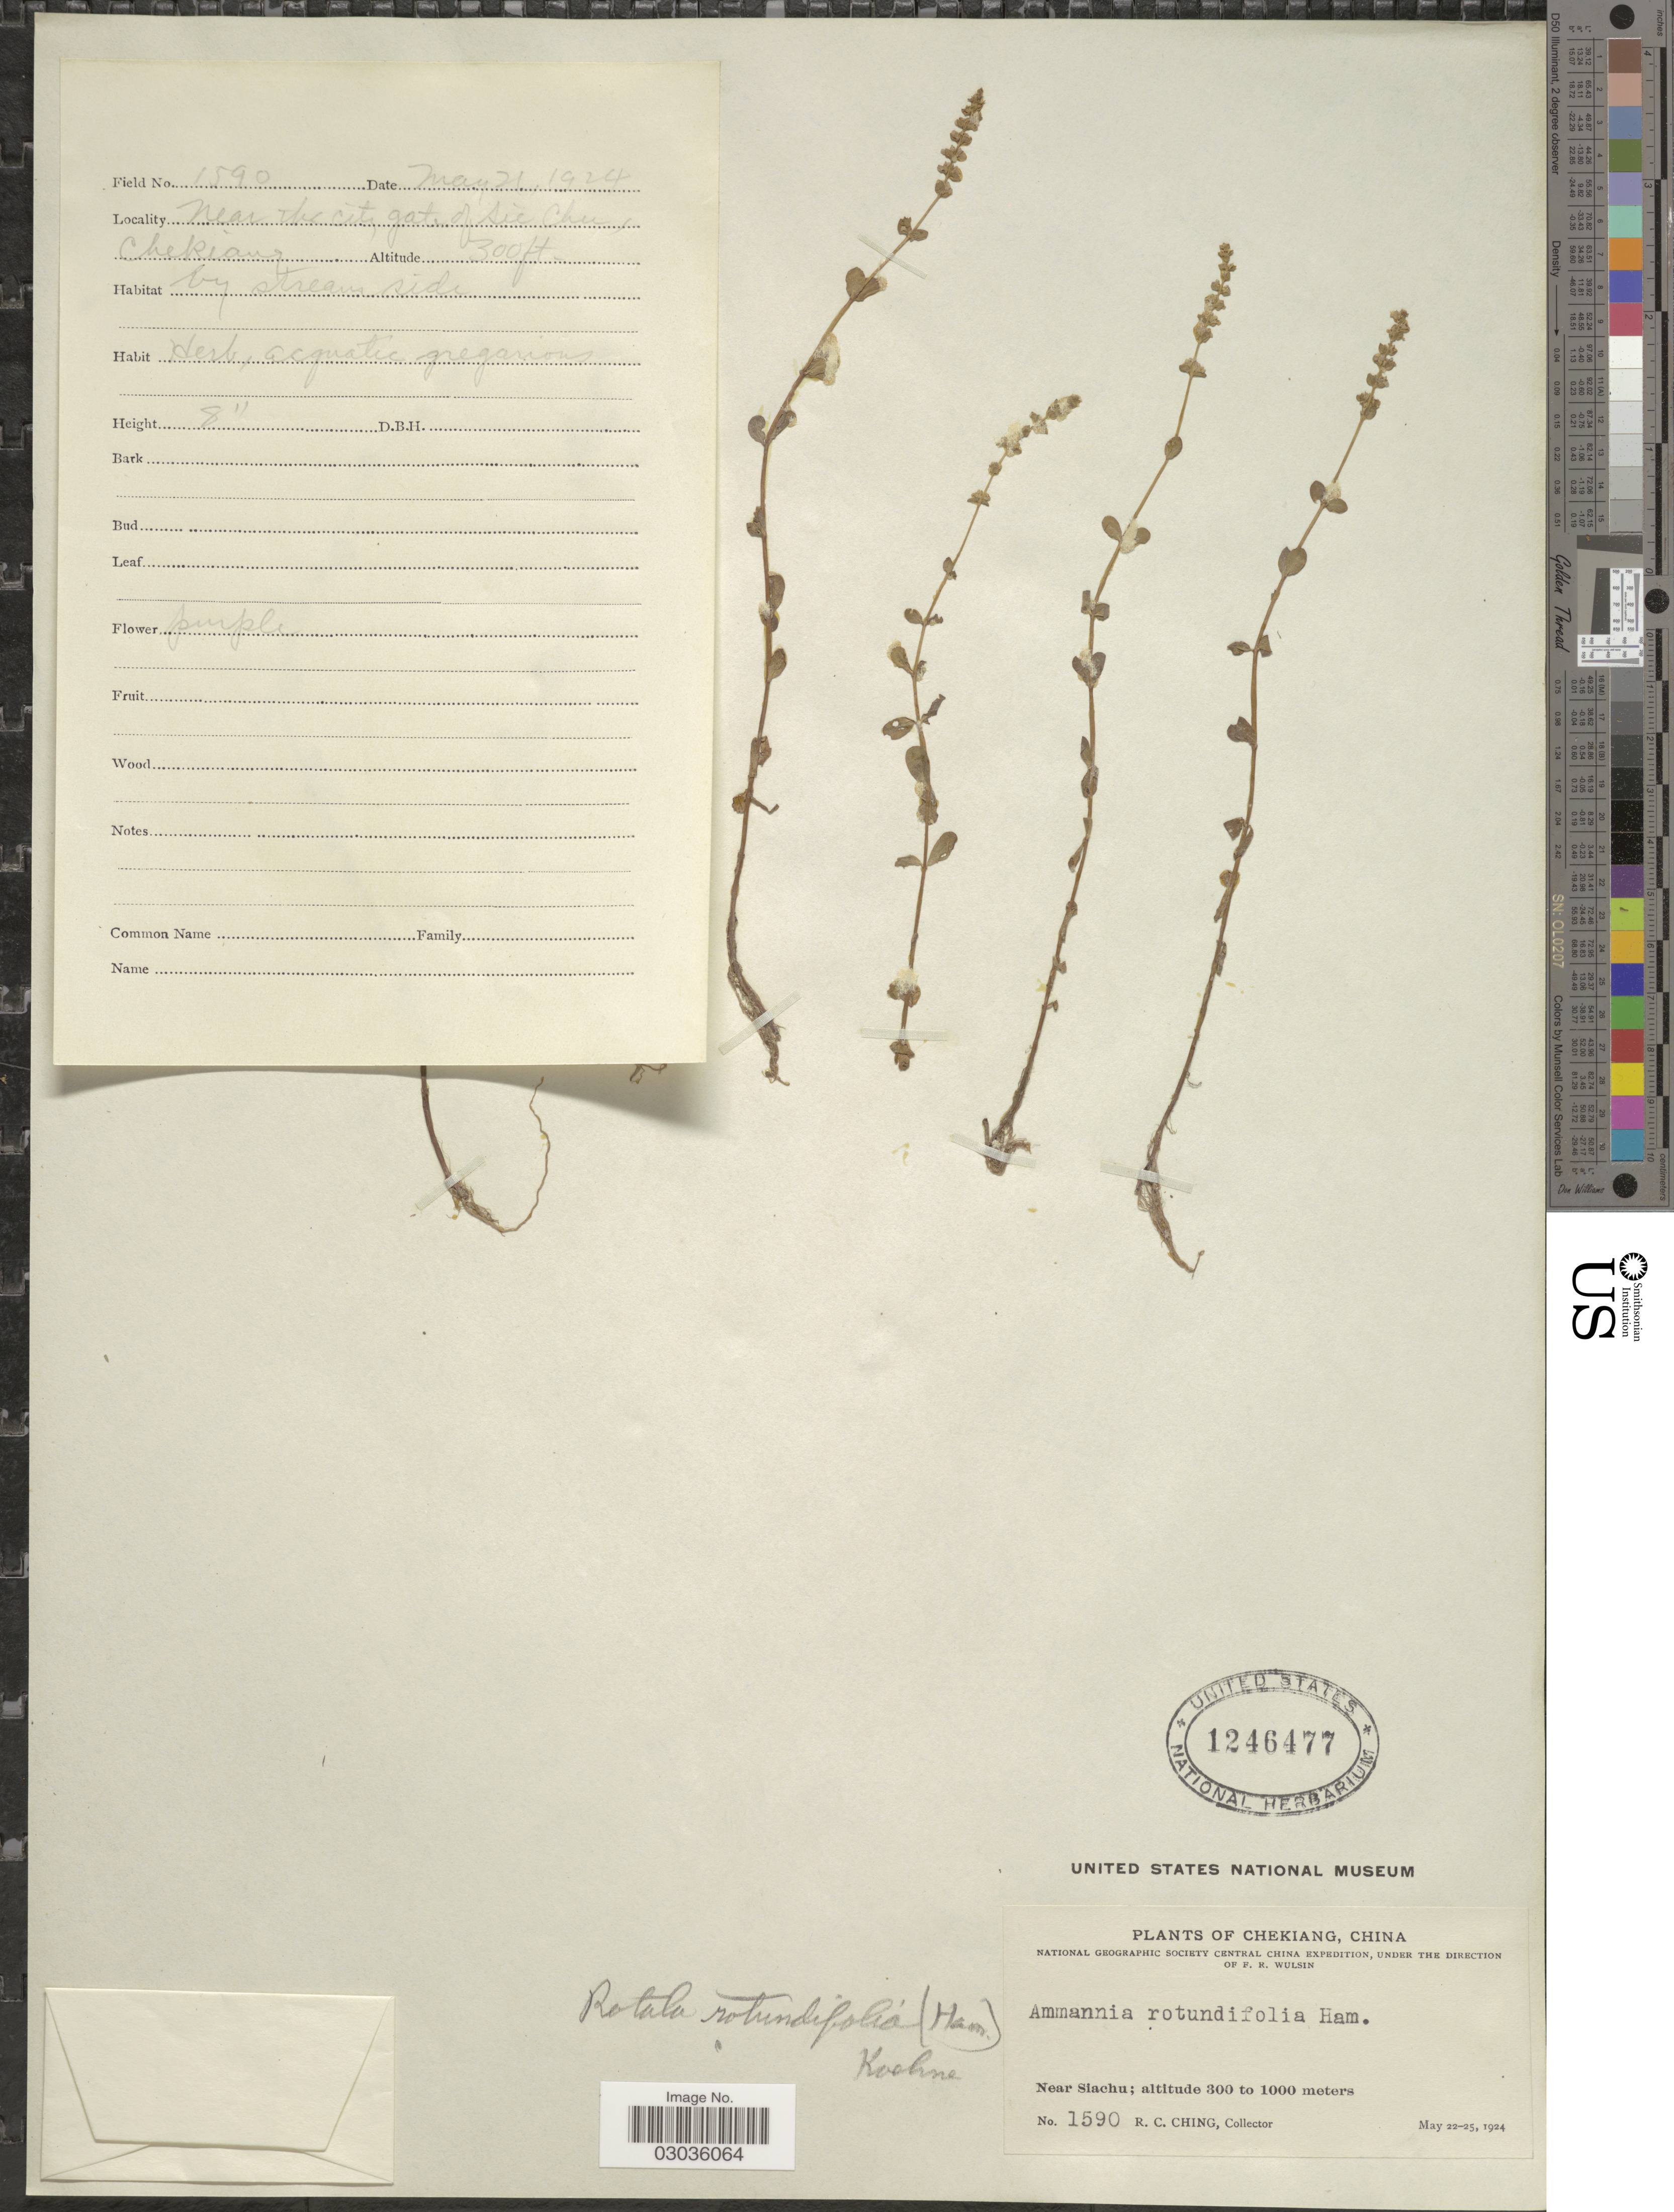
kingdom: Plantae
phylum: Tracheophyta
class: Magnoliopsida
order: Myrtales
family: Lythraceae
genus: Rotala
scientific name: Rotala rotundifolia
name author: (Buch.-Ham. & Roxb.) Koehne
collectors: R. C. Ching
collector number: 1590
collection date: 1924-05-22/1924-05-25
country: China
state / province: Zhejiang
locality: Chekiang, Near Siachu.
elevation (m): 300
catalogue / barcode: US 1246477